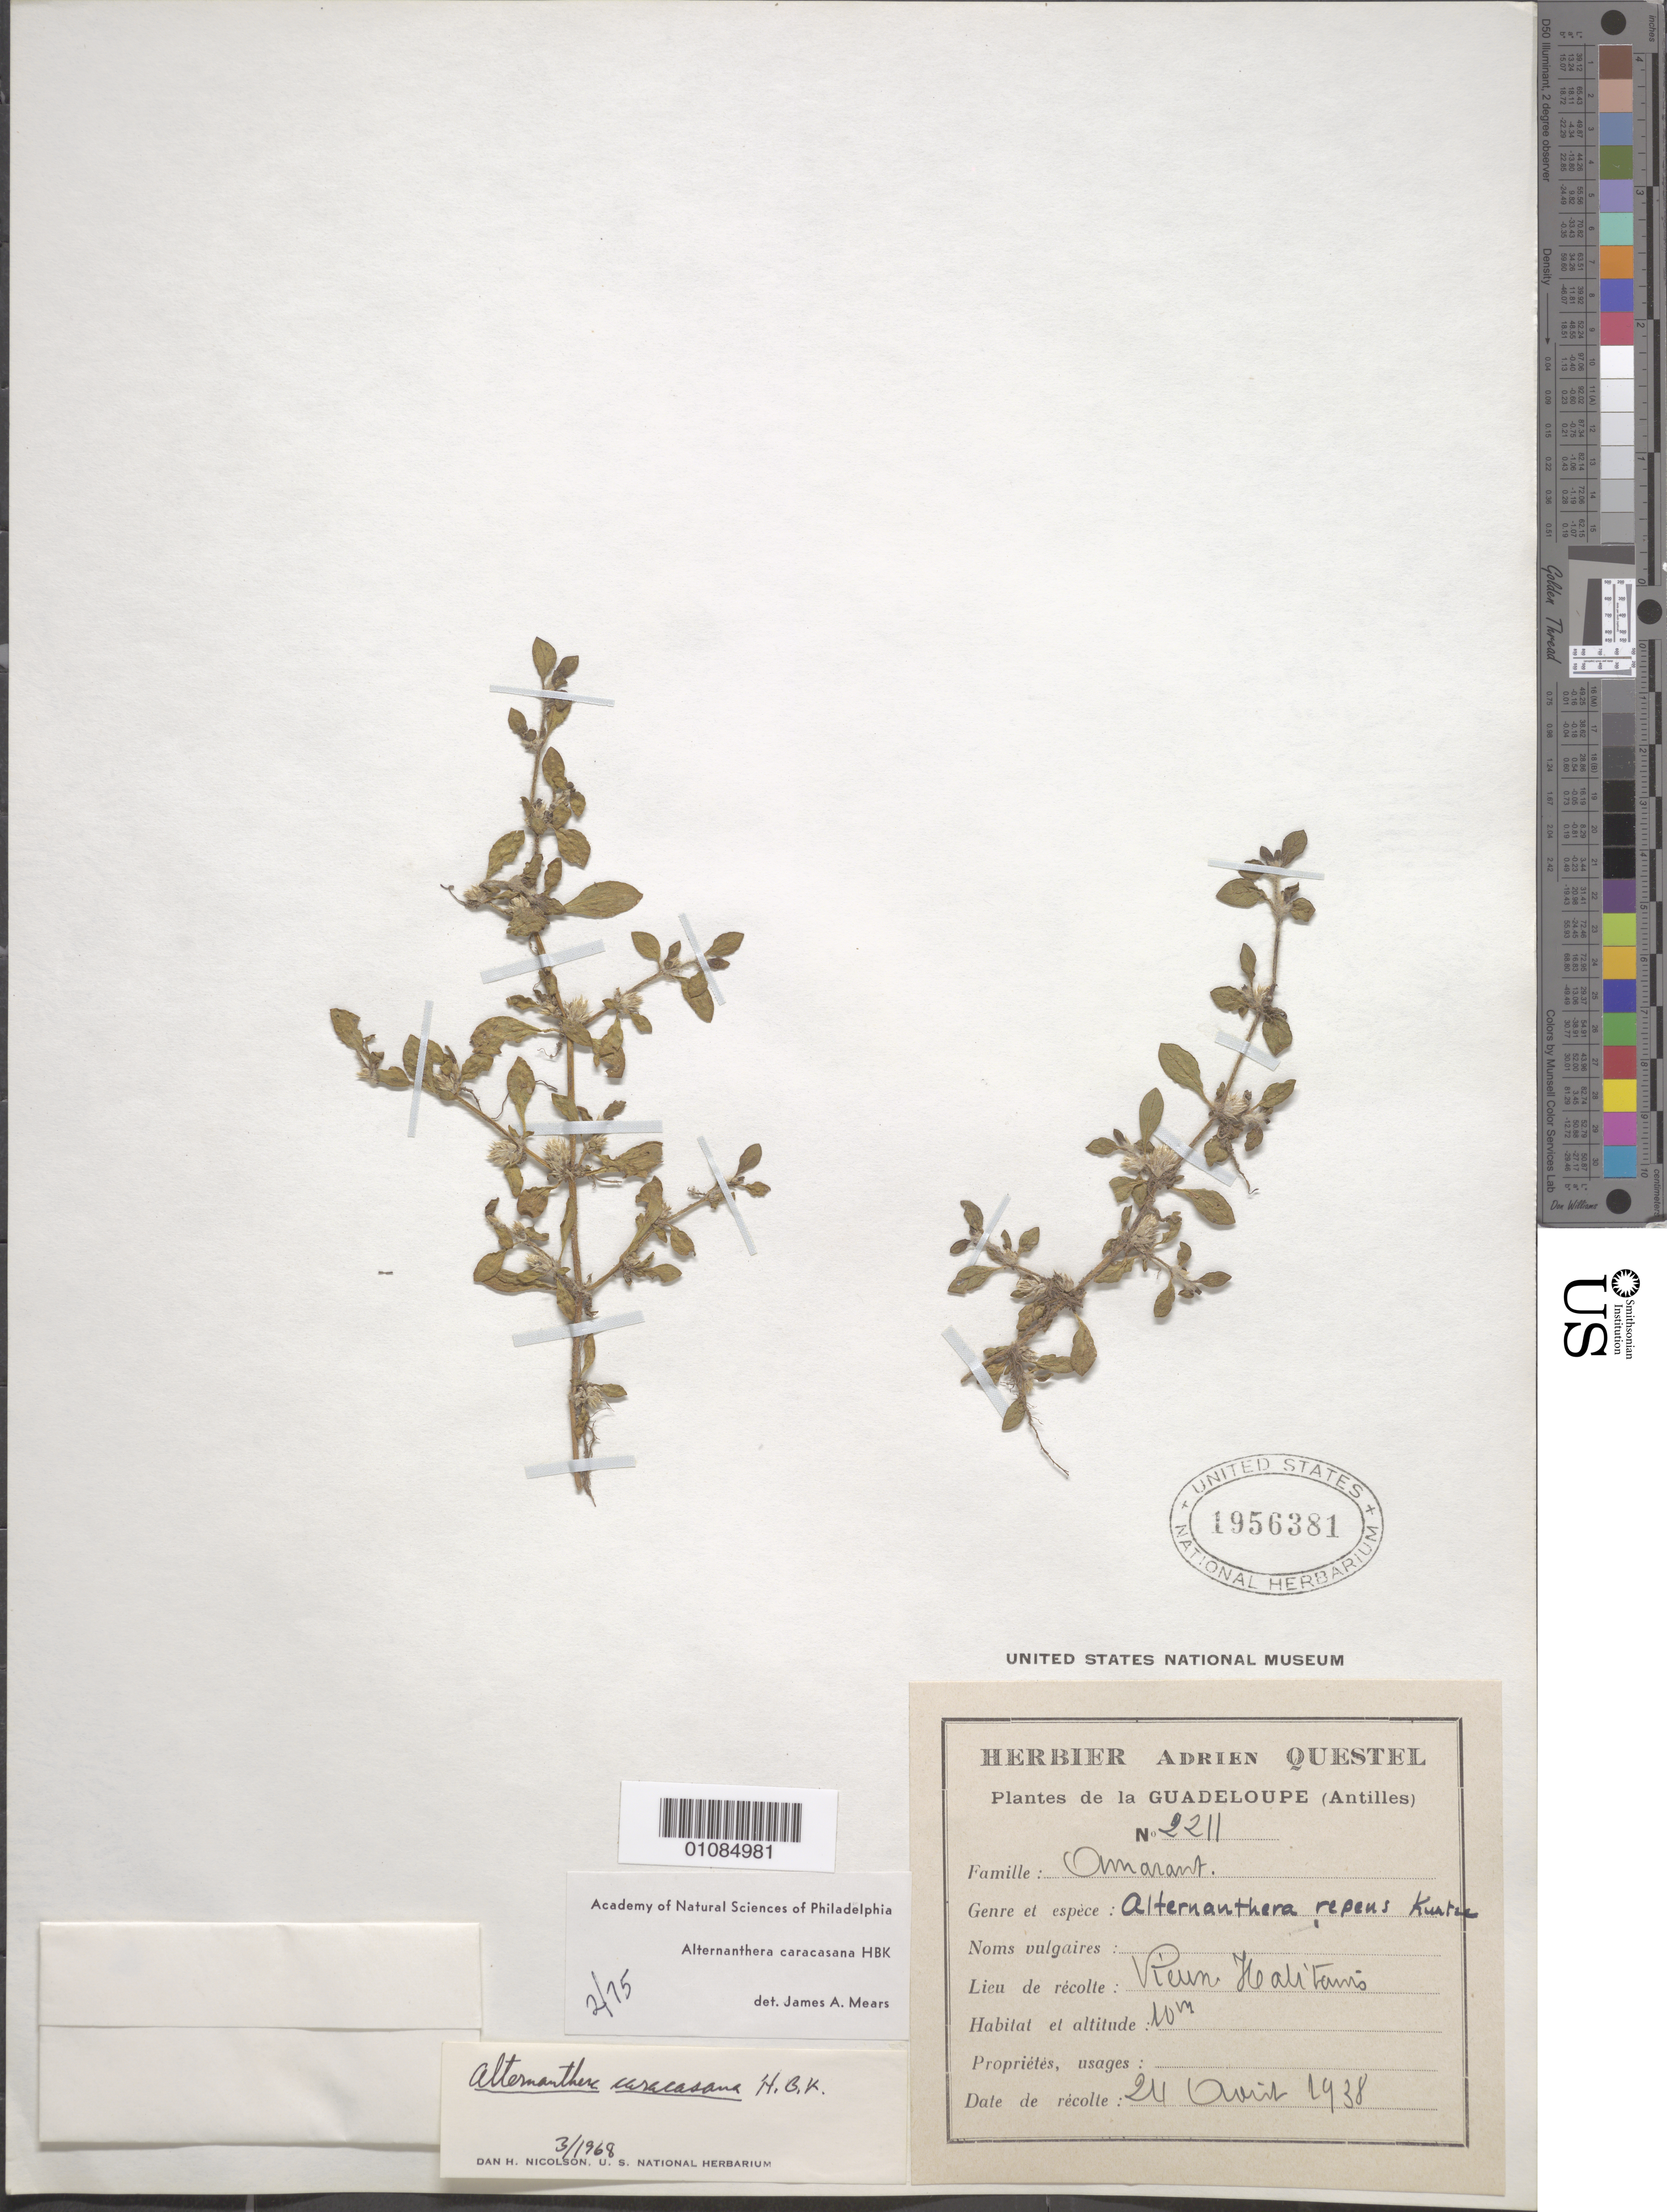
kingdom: Plantae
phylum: Tracheophyta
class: Magnoliopsida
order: Caryophyllales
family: Amaranthaceae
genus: Alternanthera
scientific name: Alternanthera caracasana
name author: Kunth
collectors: A. Questel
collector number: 2211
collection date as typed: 24 Apr 1938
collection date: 1938-04-24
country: Guadeloupe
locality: Reun Halitains.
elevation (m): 10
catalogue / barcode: US 1956381